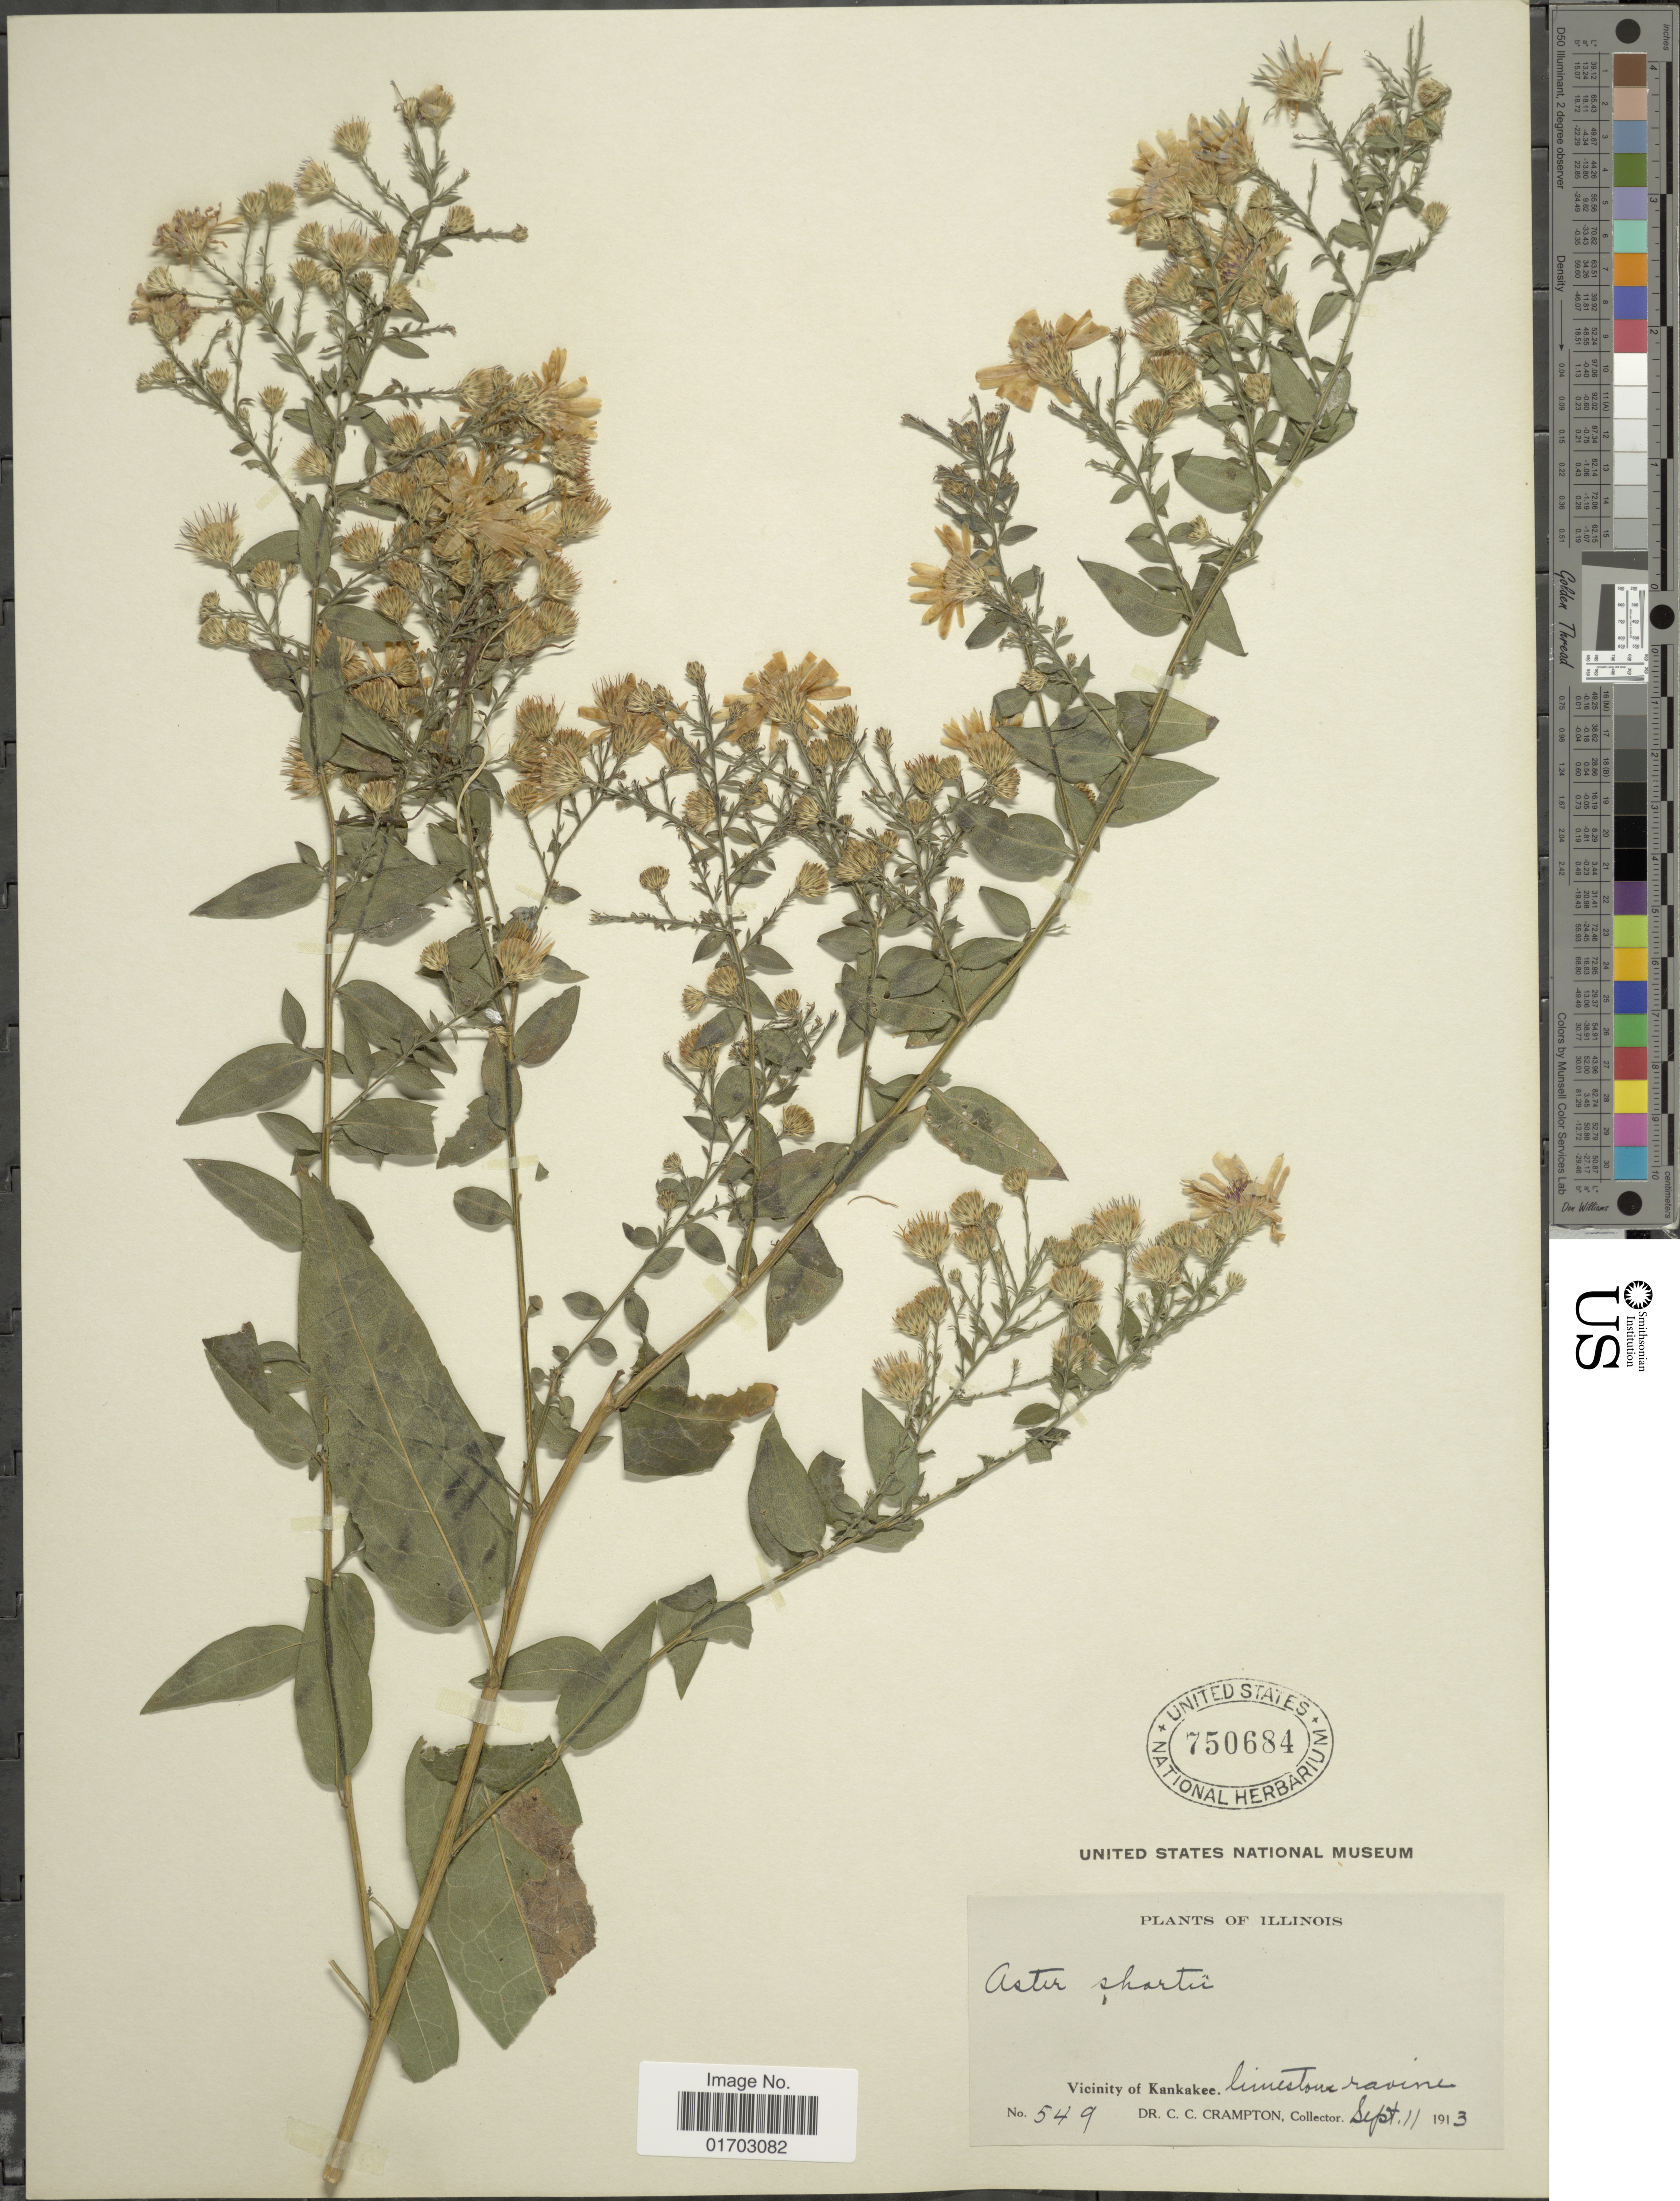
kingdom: Plantae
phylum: Tracheophyta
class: Magnoliopsida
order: Asterales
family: Asteraceae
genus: Symphyotrichum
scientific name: Symphyotrichum shortii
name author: (Lindl.) G.L. Nesom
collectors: C. Crampton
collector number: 549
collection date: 1913-09-11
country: United States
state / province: Illinois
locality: Vicinity of Kankakee.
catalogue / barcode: US 750684